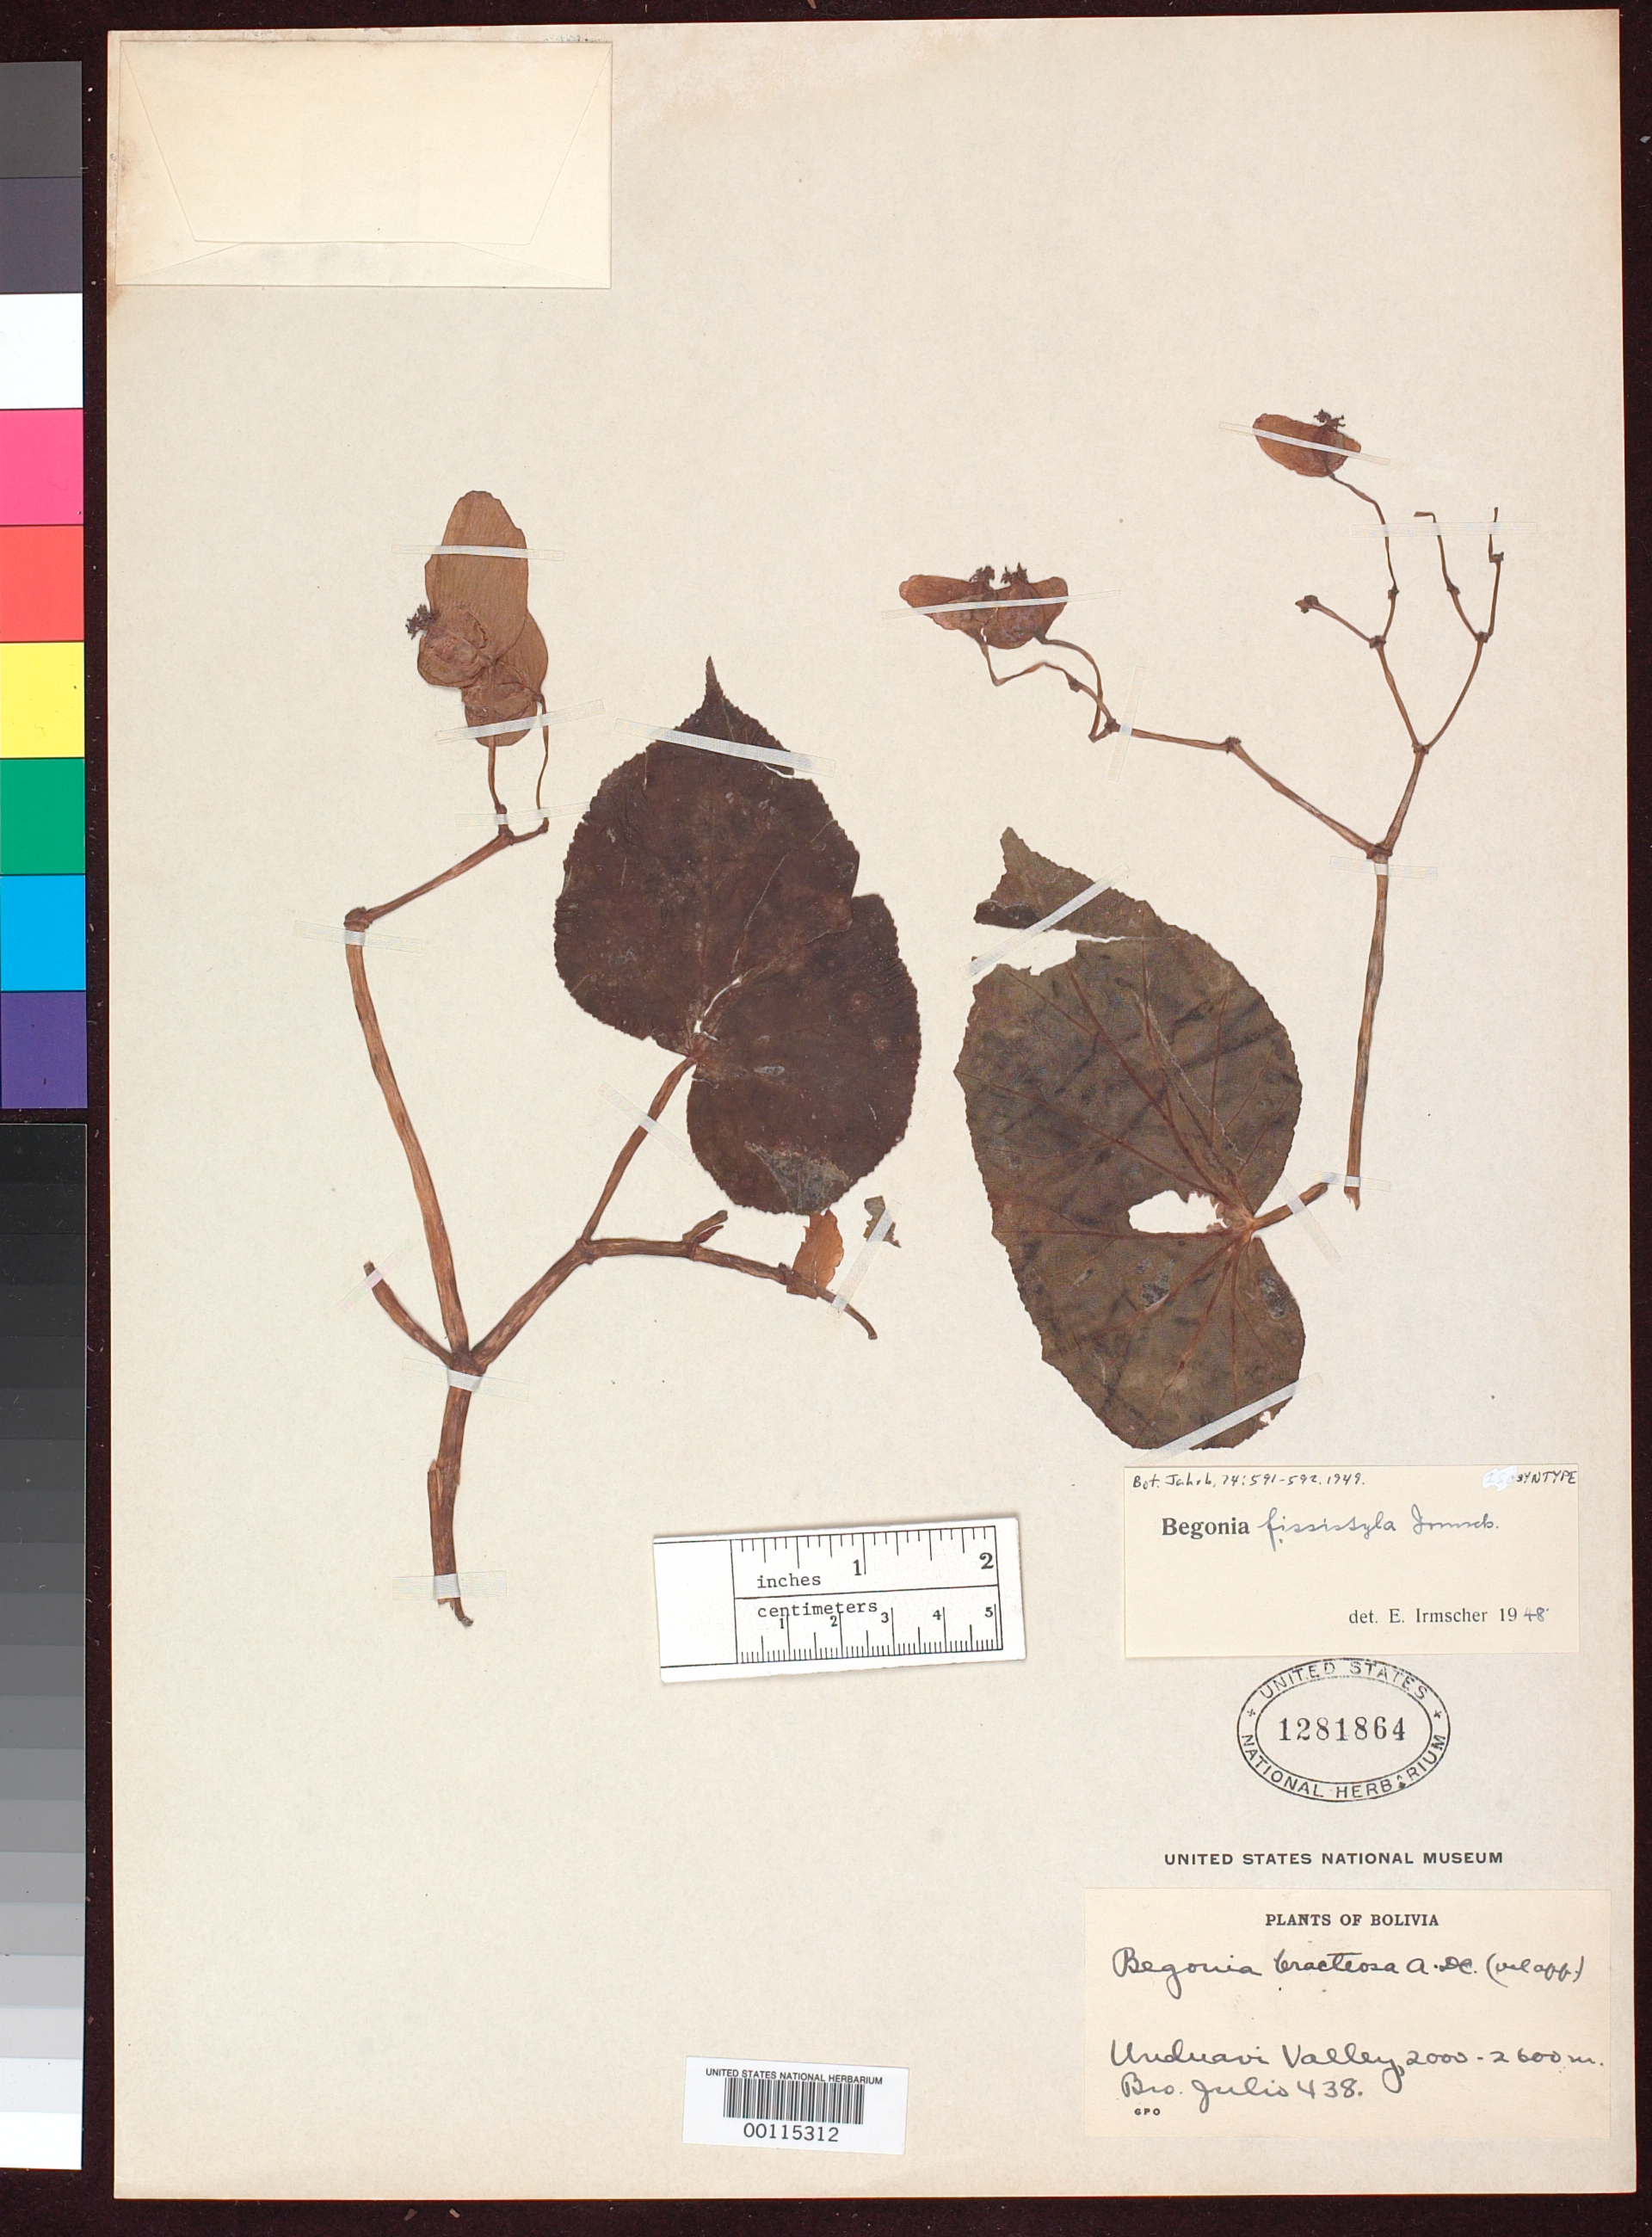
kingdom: Plantae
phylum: Tracheophyta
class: Magnoliopsida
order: Cucurbitales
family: Begoniaceae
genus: Begonia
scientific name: Begonia fissistyla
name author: Irmsch.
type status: Syntype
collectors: Bro. Julio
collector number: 438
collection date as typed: Jul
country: Bolivia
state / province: La Paz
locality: Unduavi Valley.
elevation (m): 2000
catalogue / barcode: US 1281864